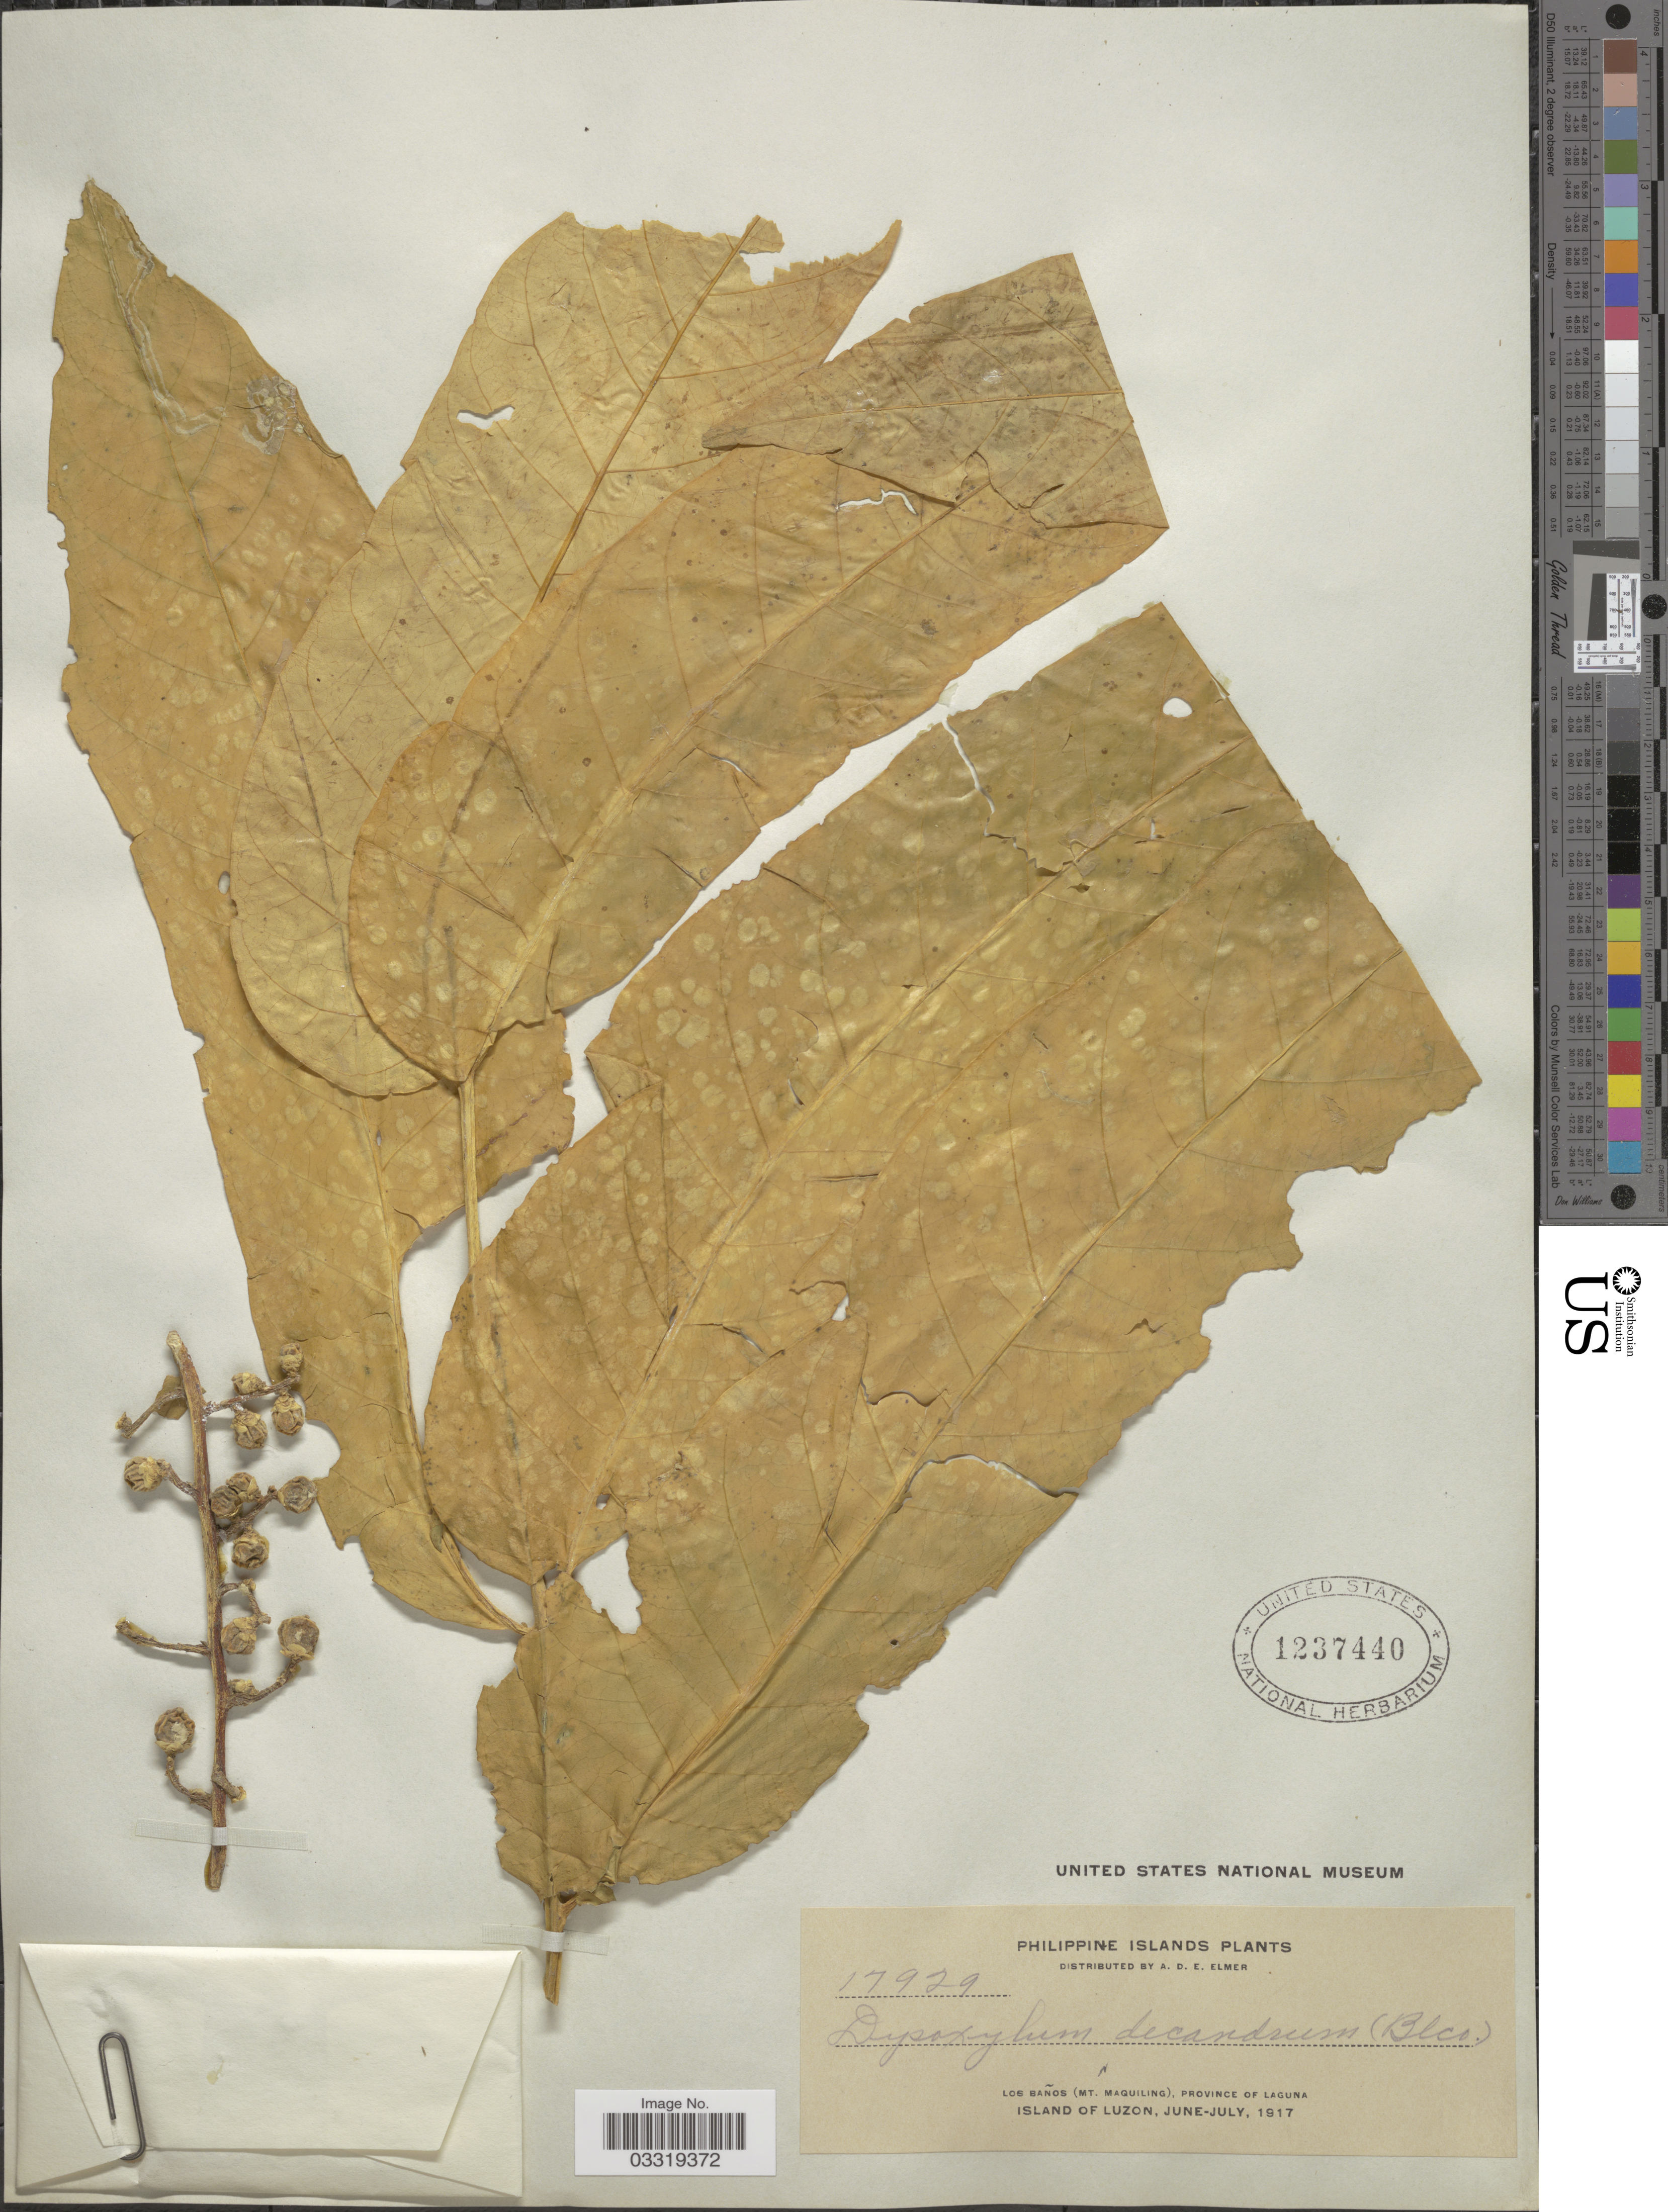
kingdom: Plantae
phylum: Tracheophyta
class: Magnoliopsida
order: Sapindales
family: Meliaceae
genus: Didymocheton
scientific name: Didymocheton gaudichaudianus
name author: A. Juss.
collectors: A. D. E. Elmer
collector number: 17929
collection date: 1917-06/1917-07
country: Philippines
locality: Los Baños (Mt. Maquiling), Province of Laguna, Island of Luzon.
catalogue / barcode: US 1237440